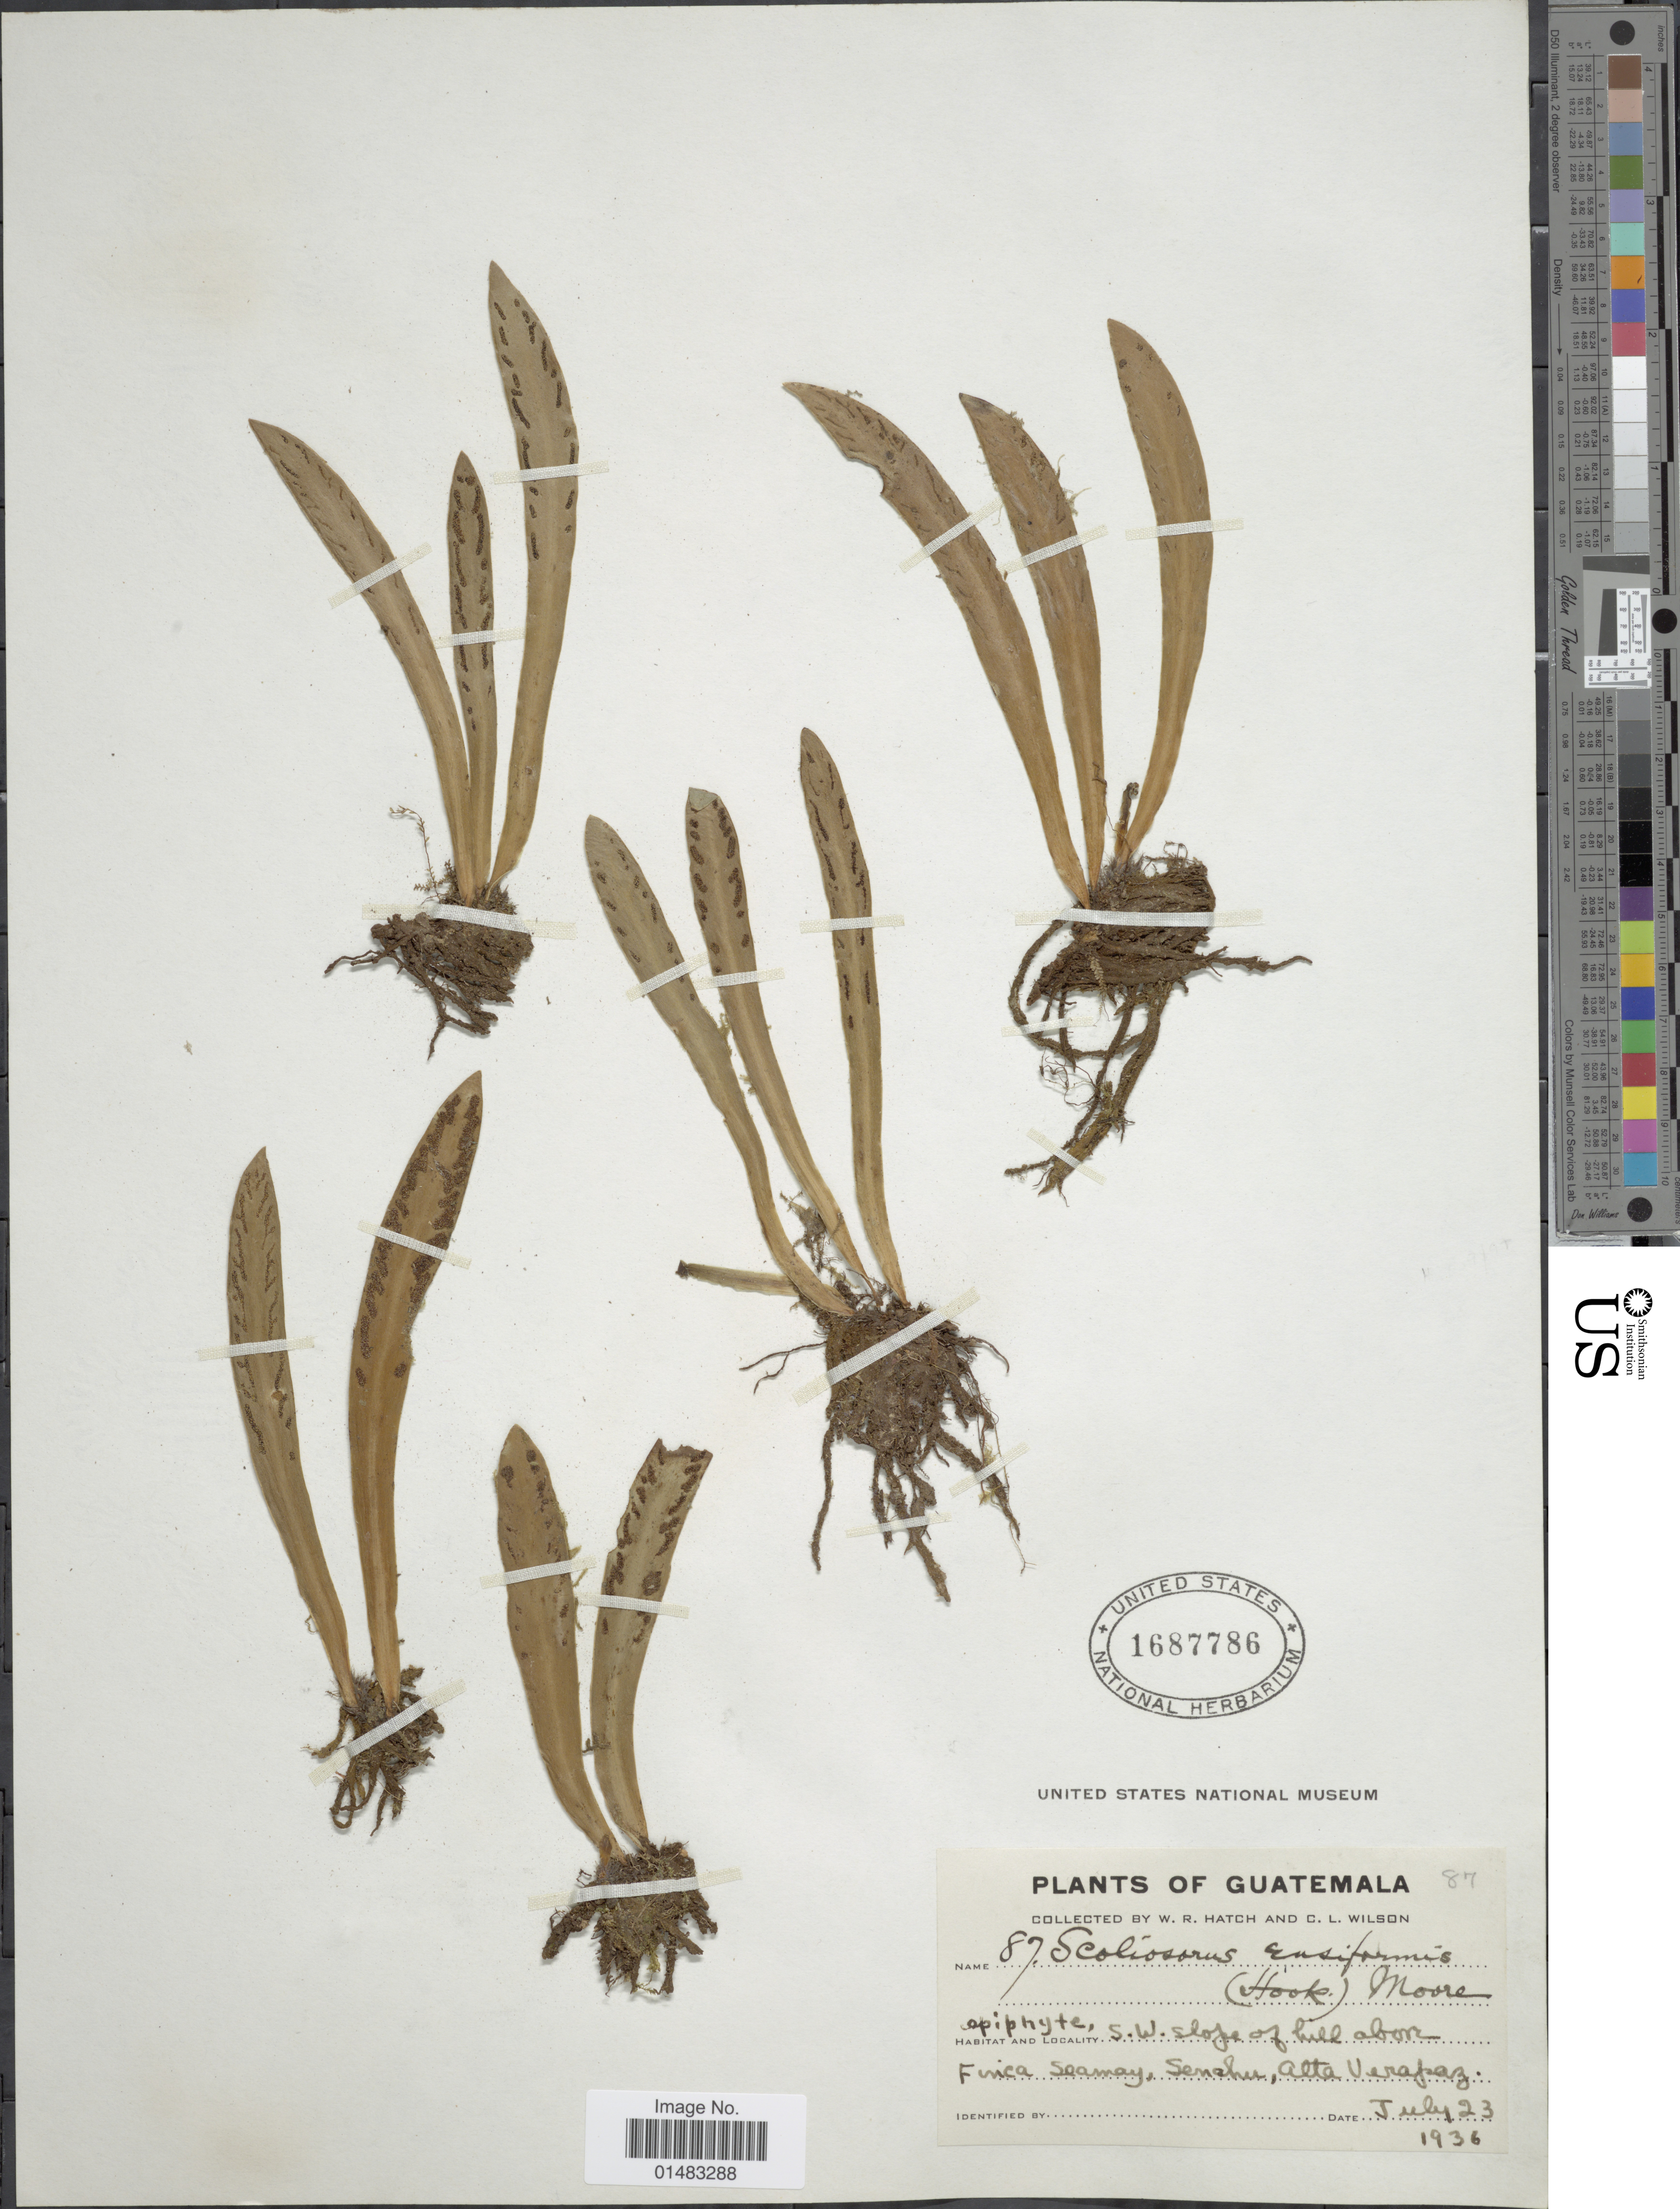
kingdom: Plantae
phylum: Tracheophyta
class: Polypodiopsida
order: Polypodiales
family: Pteridaceae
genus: Scoliosorus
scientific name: Scoliosorus ensiformis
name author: (Hook.) T. Moore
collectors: W. Hatch & C. L. Wilson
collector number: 87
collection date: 1936-07-23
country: Guatemala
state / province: Guatemala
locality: Plants of Guatemala, S.W. slope of hill above Funica seaway, Semehu, Alta Verafraz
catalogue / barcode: US 1687786